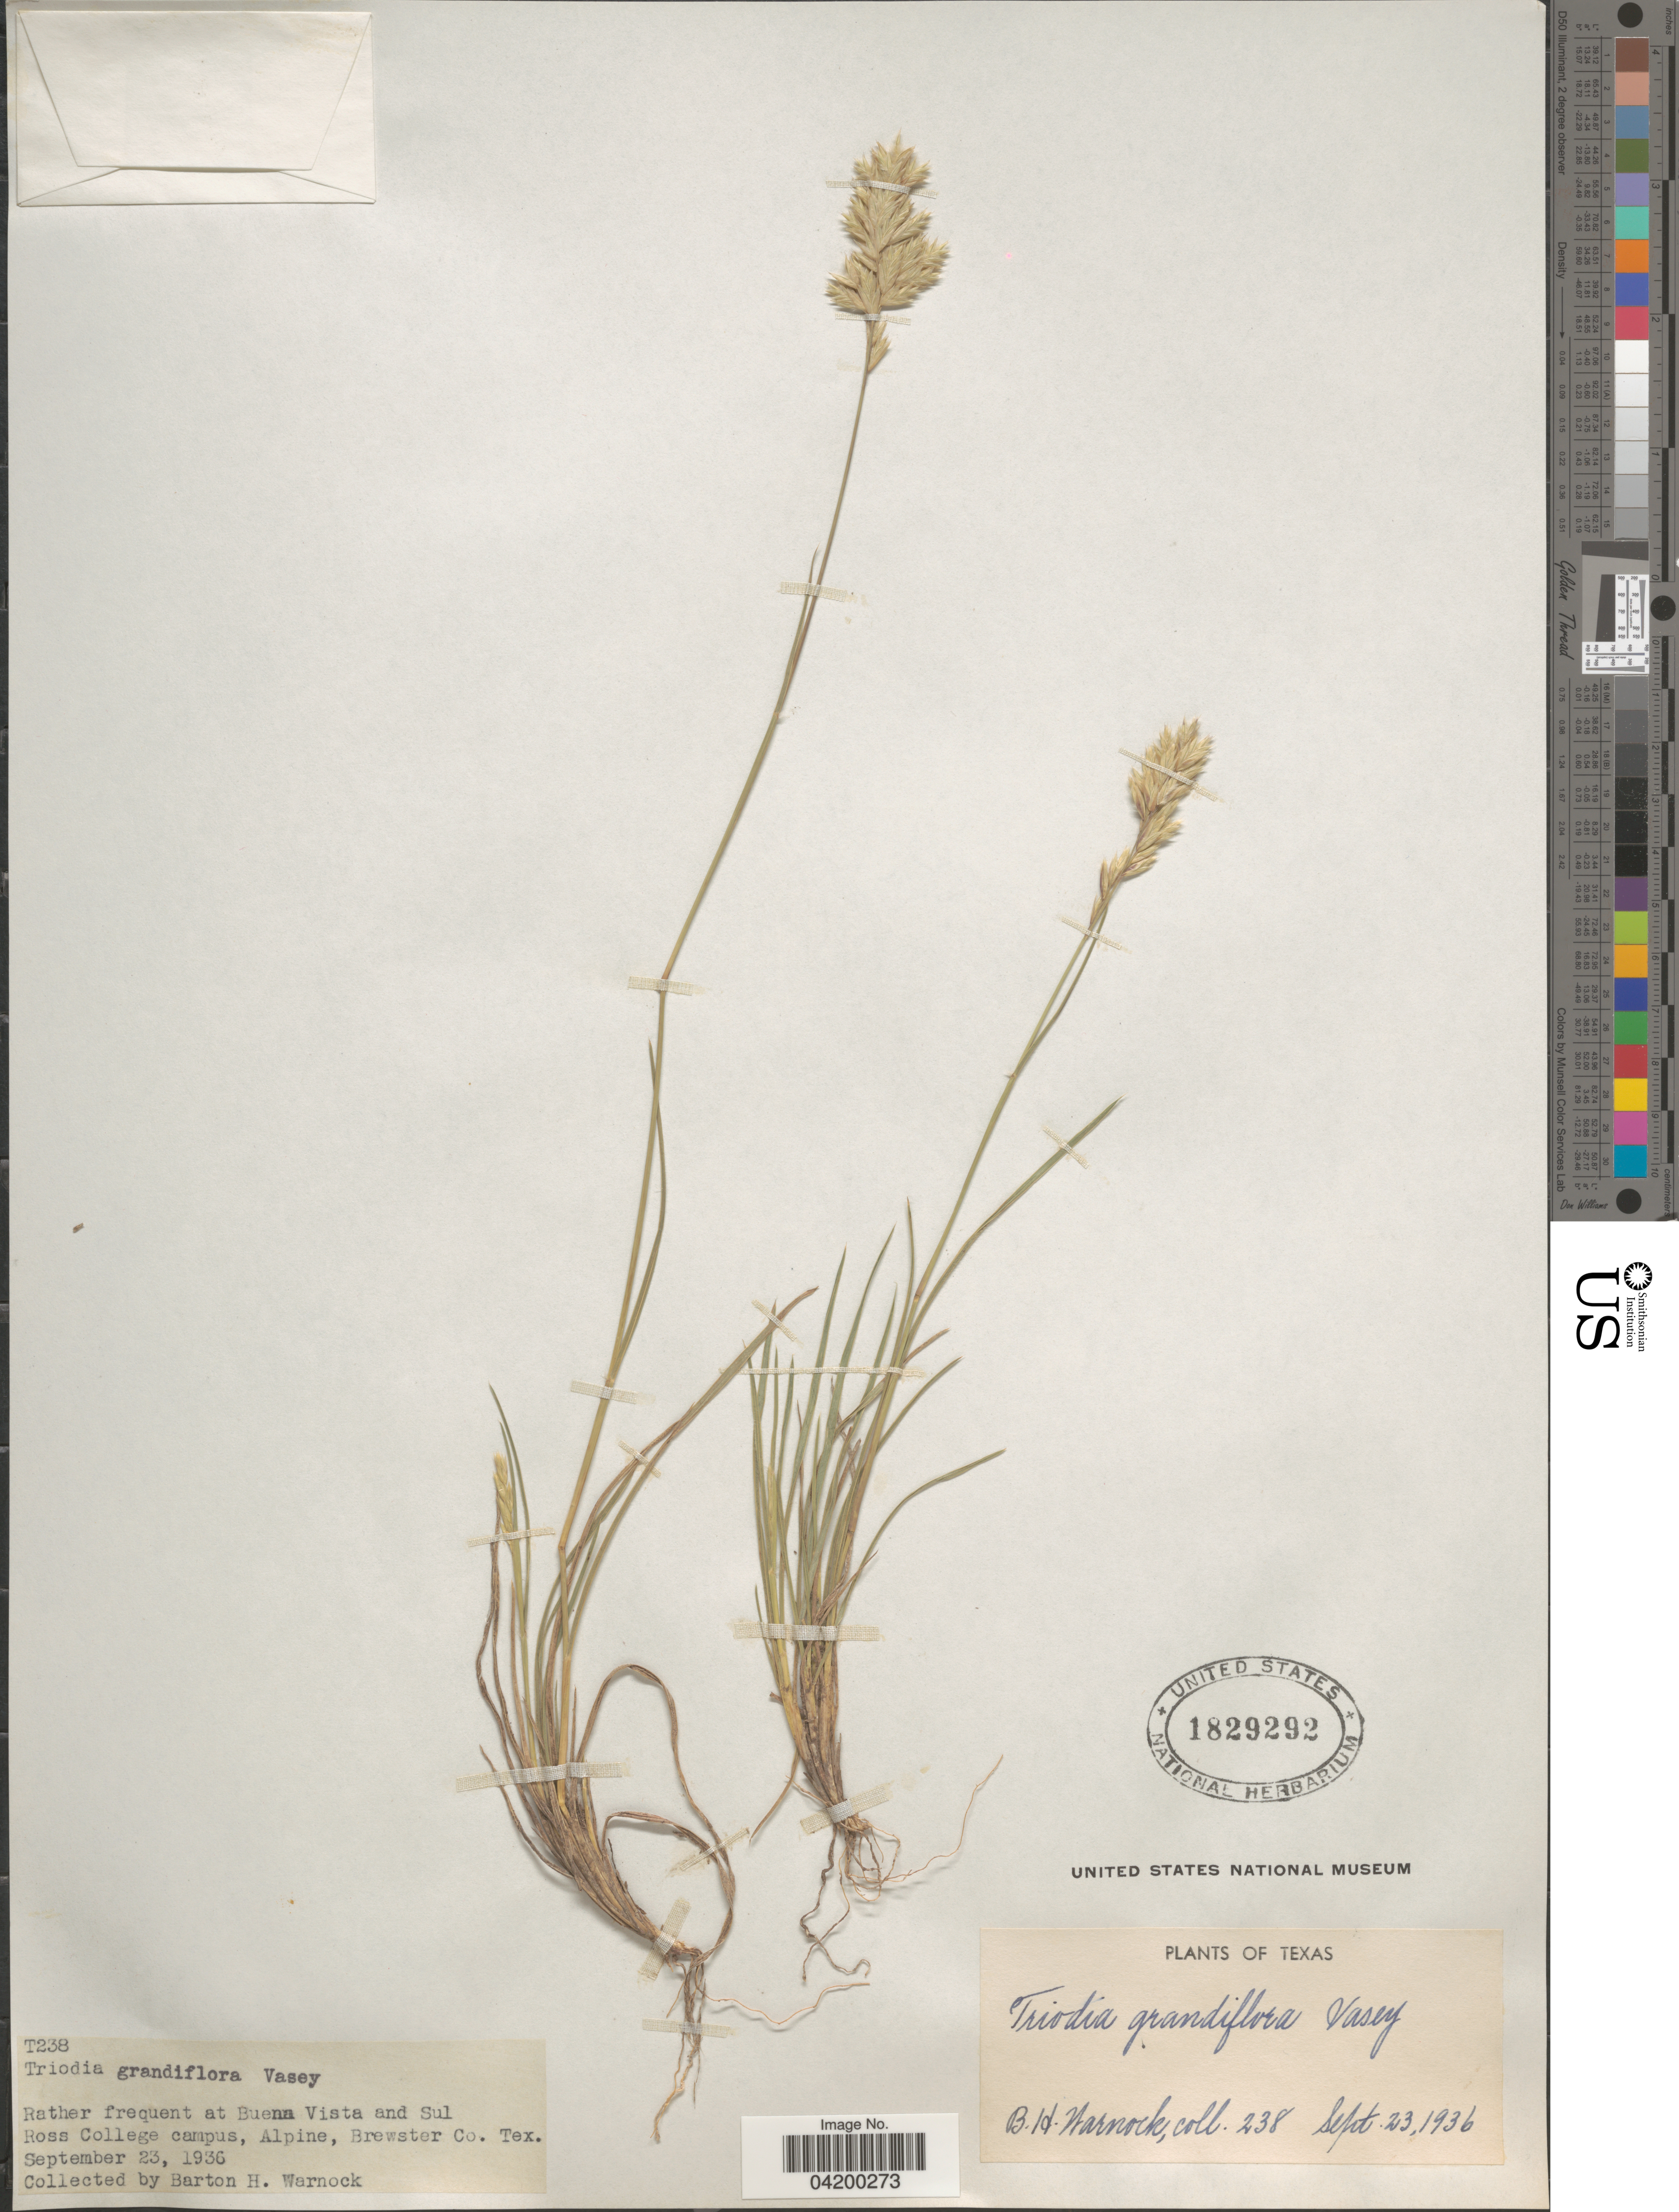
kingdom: Plantae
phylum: Tracheophyta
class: Liliopsida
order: Poales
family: Poaceae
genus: Erioneuron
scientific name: Erioneuron avenaceum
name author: (Kunth) Tateoka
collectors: B. H. Warnock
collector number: T238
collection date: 1936-09-23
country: United States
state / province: Texas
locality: Rather frequent at Buena Vista and Sul Ross College campus, Alpine, Brewster Co.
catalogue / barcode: US 1829292